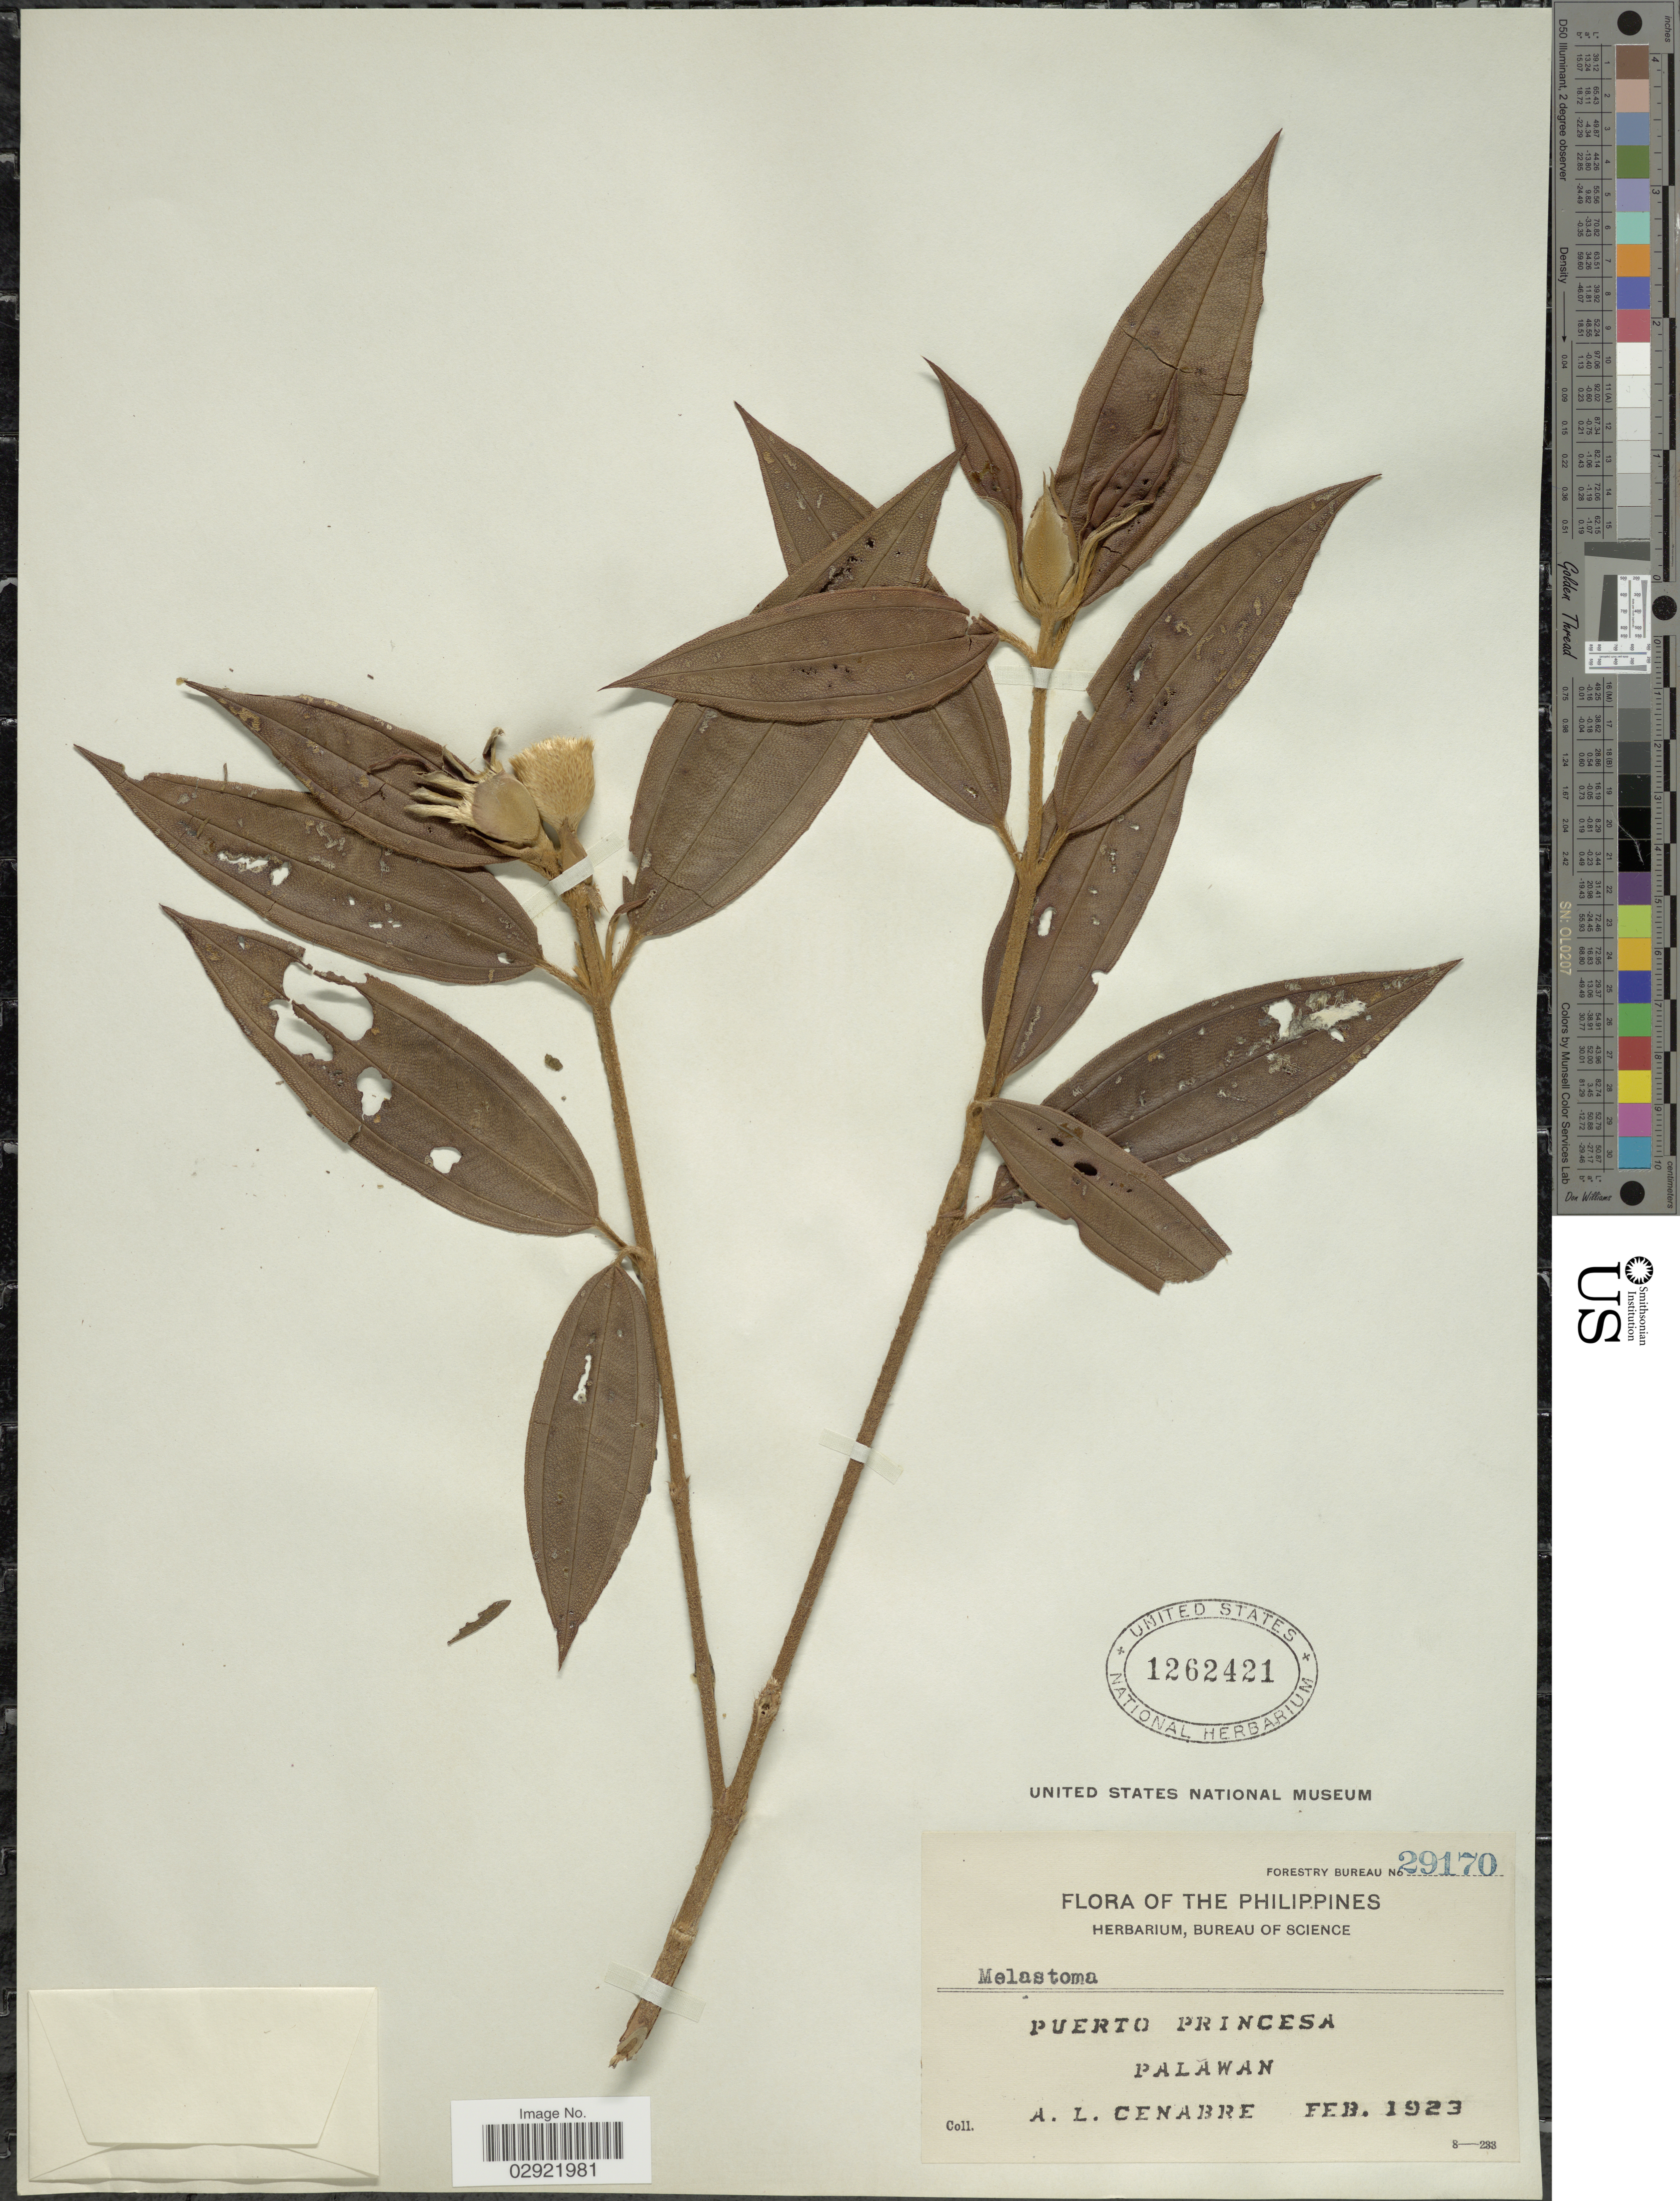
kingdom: Plantae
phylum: Tracheophyta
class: Magnoliopsida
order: Myrtales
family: Melastomataceae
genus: Melastoma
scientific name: Melastoma sp.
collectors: A. Cenabre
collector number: Forestry Bureau 29170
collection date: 1923-02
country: Philippines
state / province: Mimaropa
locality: Puerto Princesa, Palawan.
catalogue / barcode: US 1262421